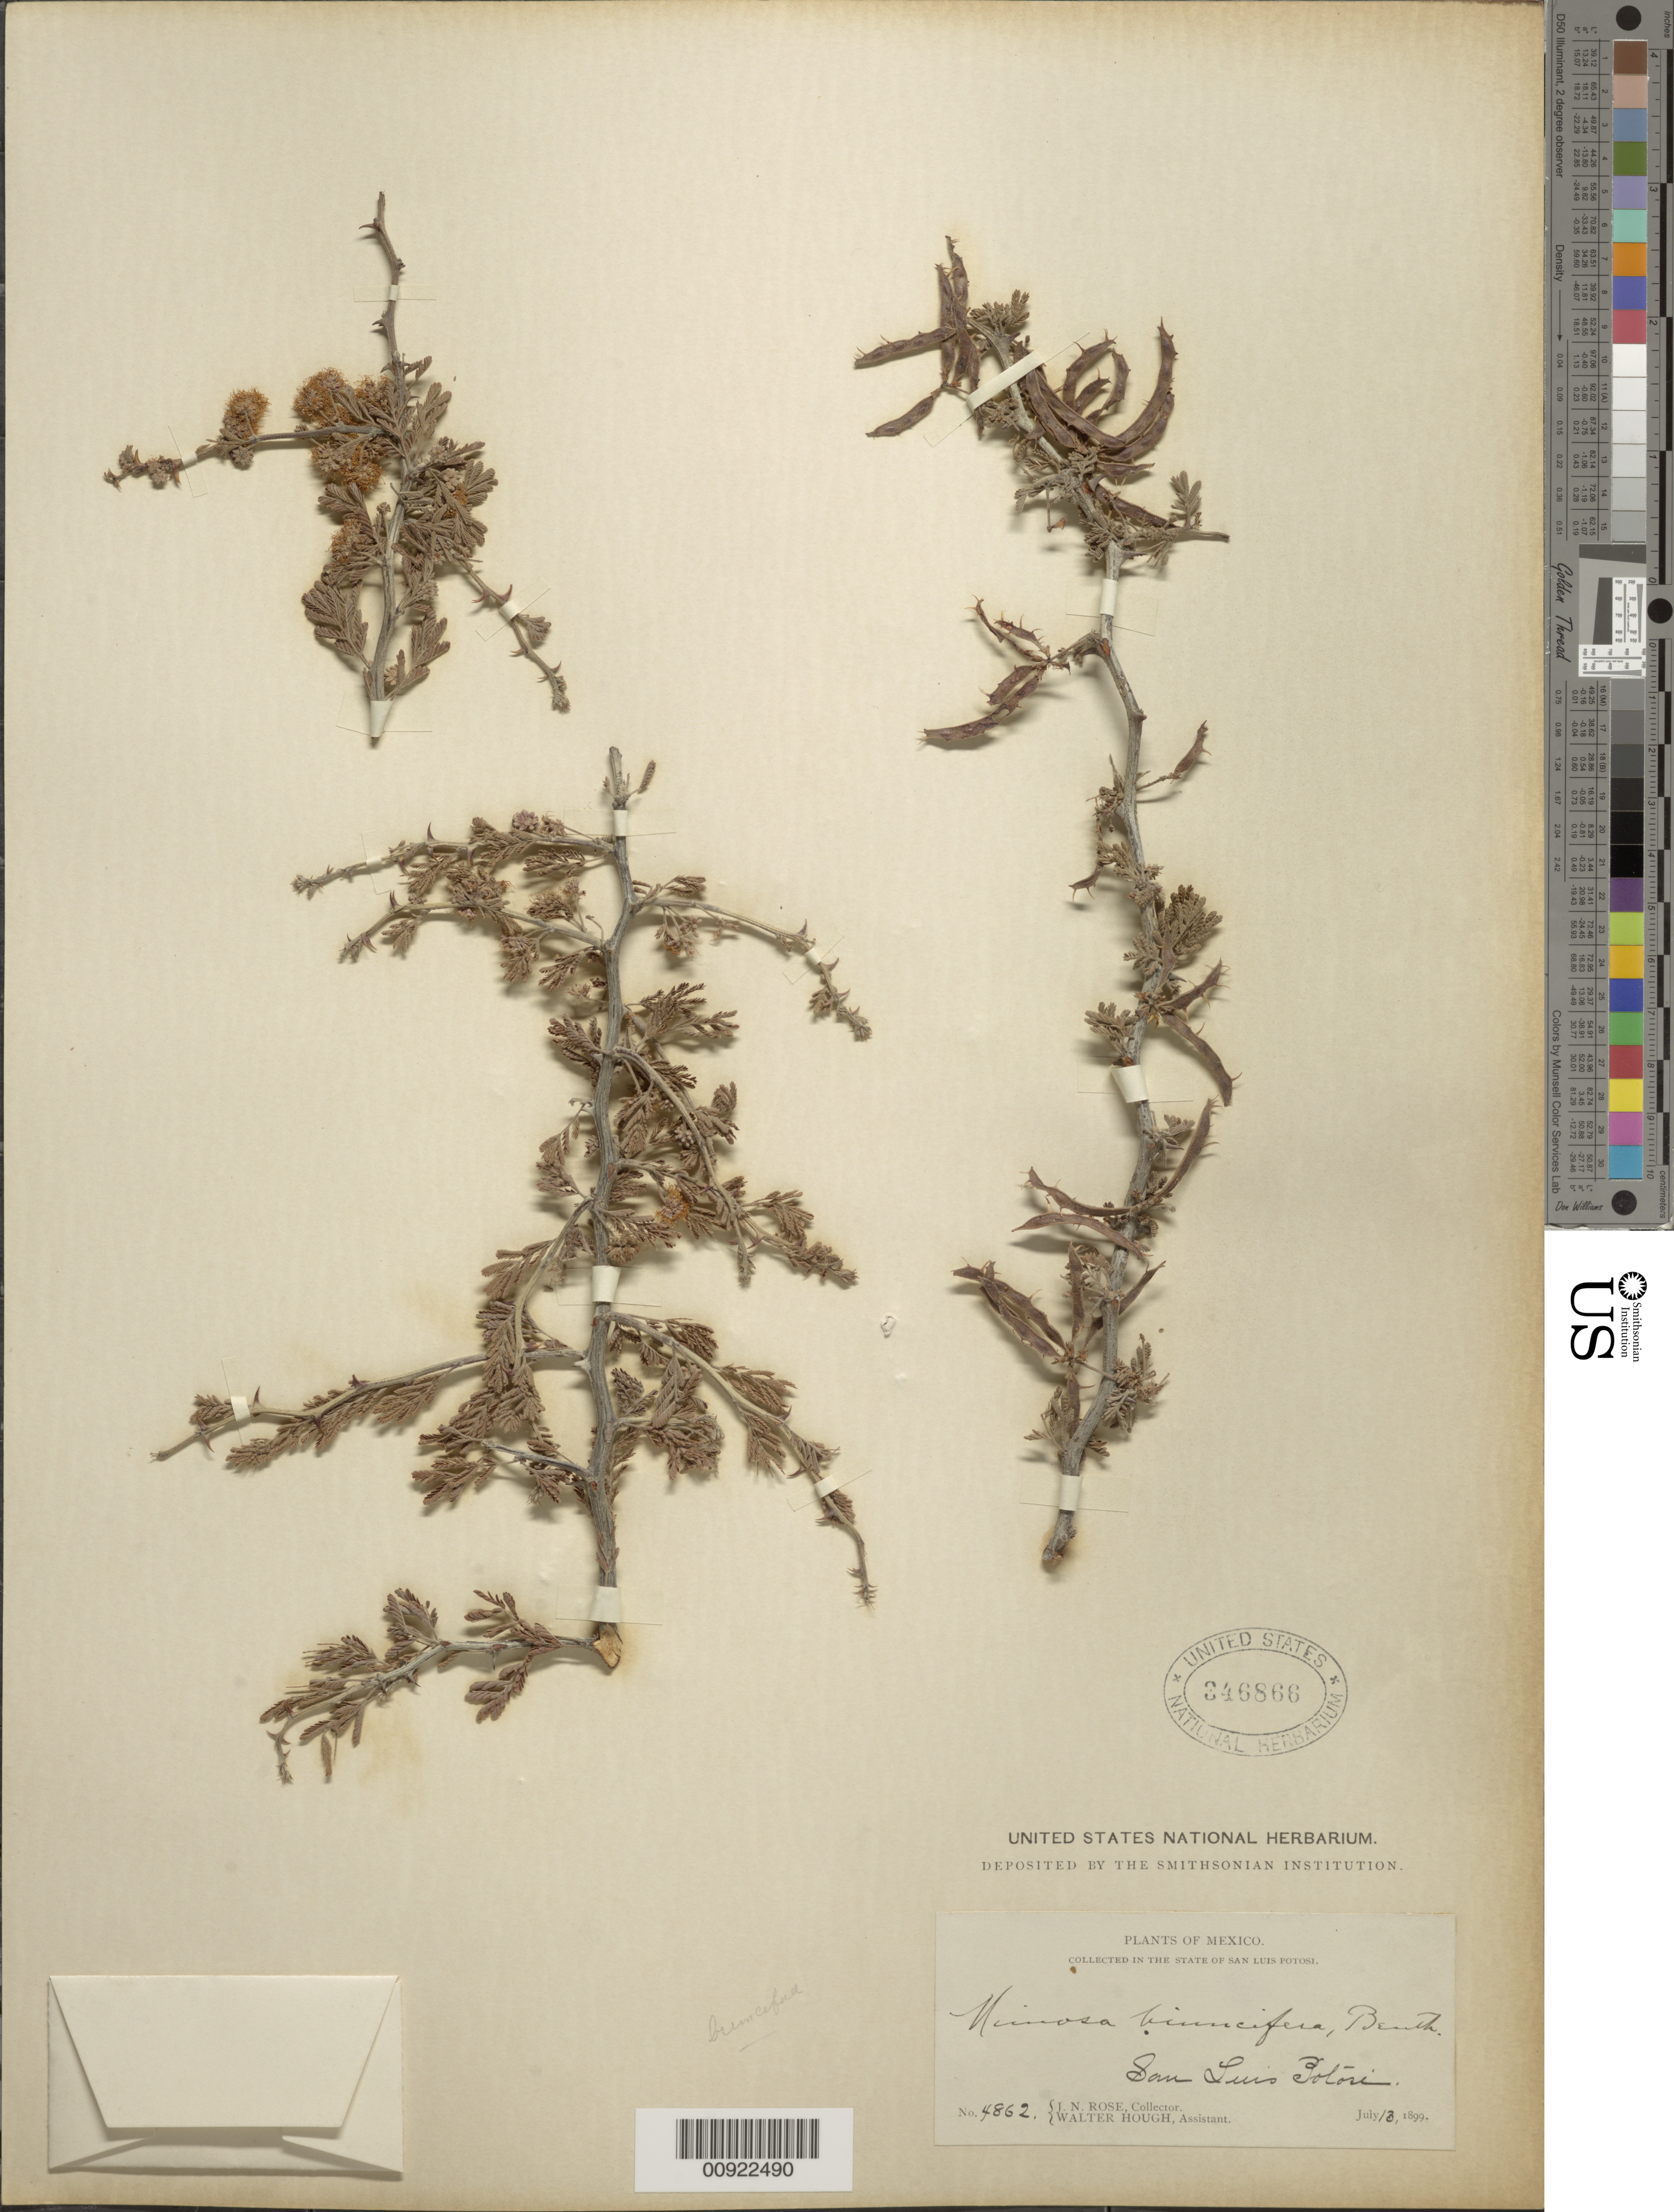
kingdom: Plantae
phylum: Tracheophyta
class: Magnoliopsida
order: Fabales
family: Fabaceae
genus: Mimosa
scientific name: Mimosa biuncifera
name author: Benth.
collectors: J. N. Rose & W. Hough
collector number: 4862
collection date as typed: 13 Jul 1899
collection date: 1899-07-13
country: Mexico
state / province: San Luis Potosí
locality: San Luis Potosí in the State of San Luis Potosí.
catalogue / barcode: US 346866